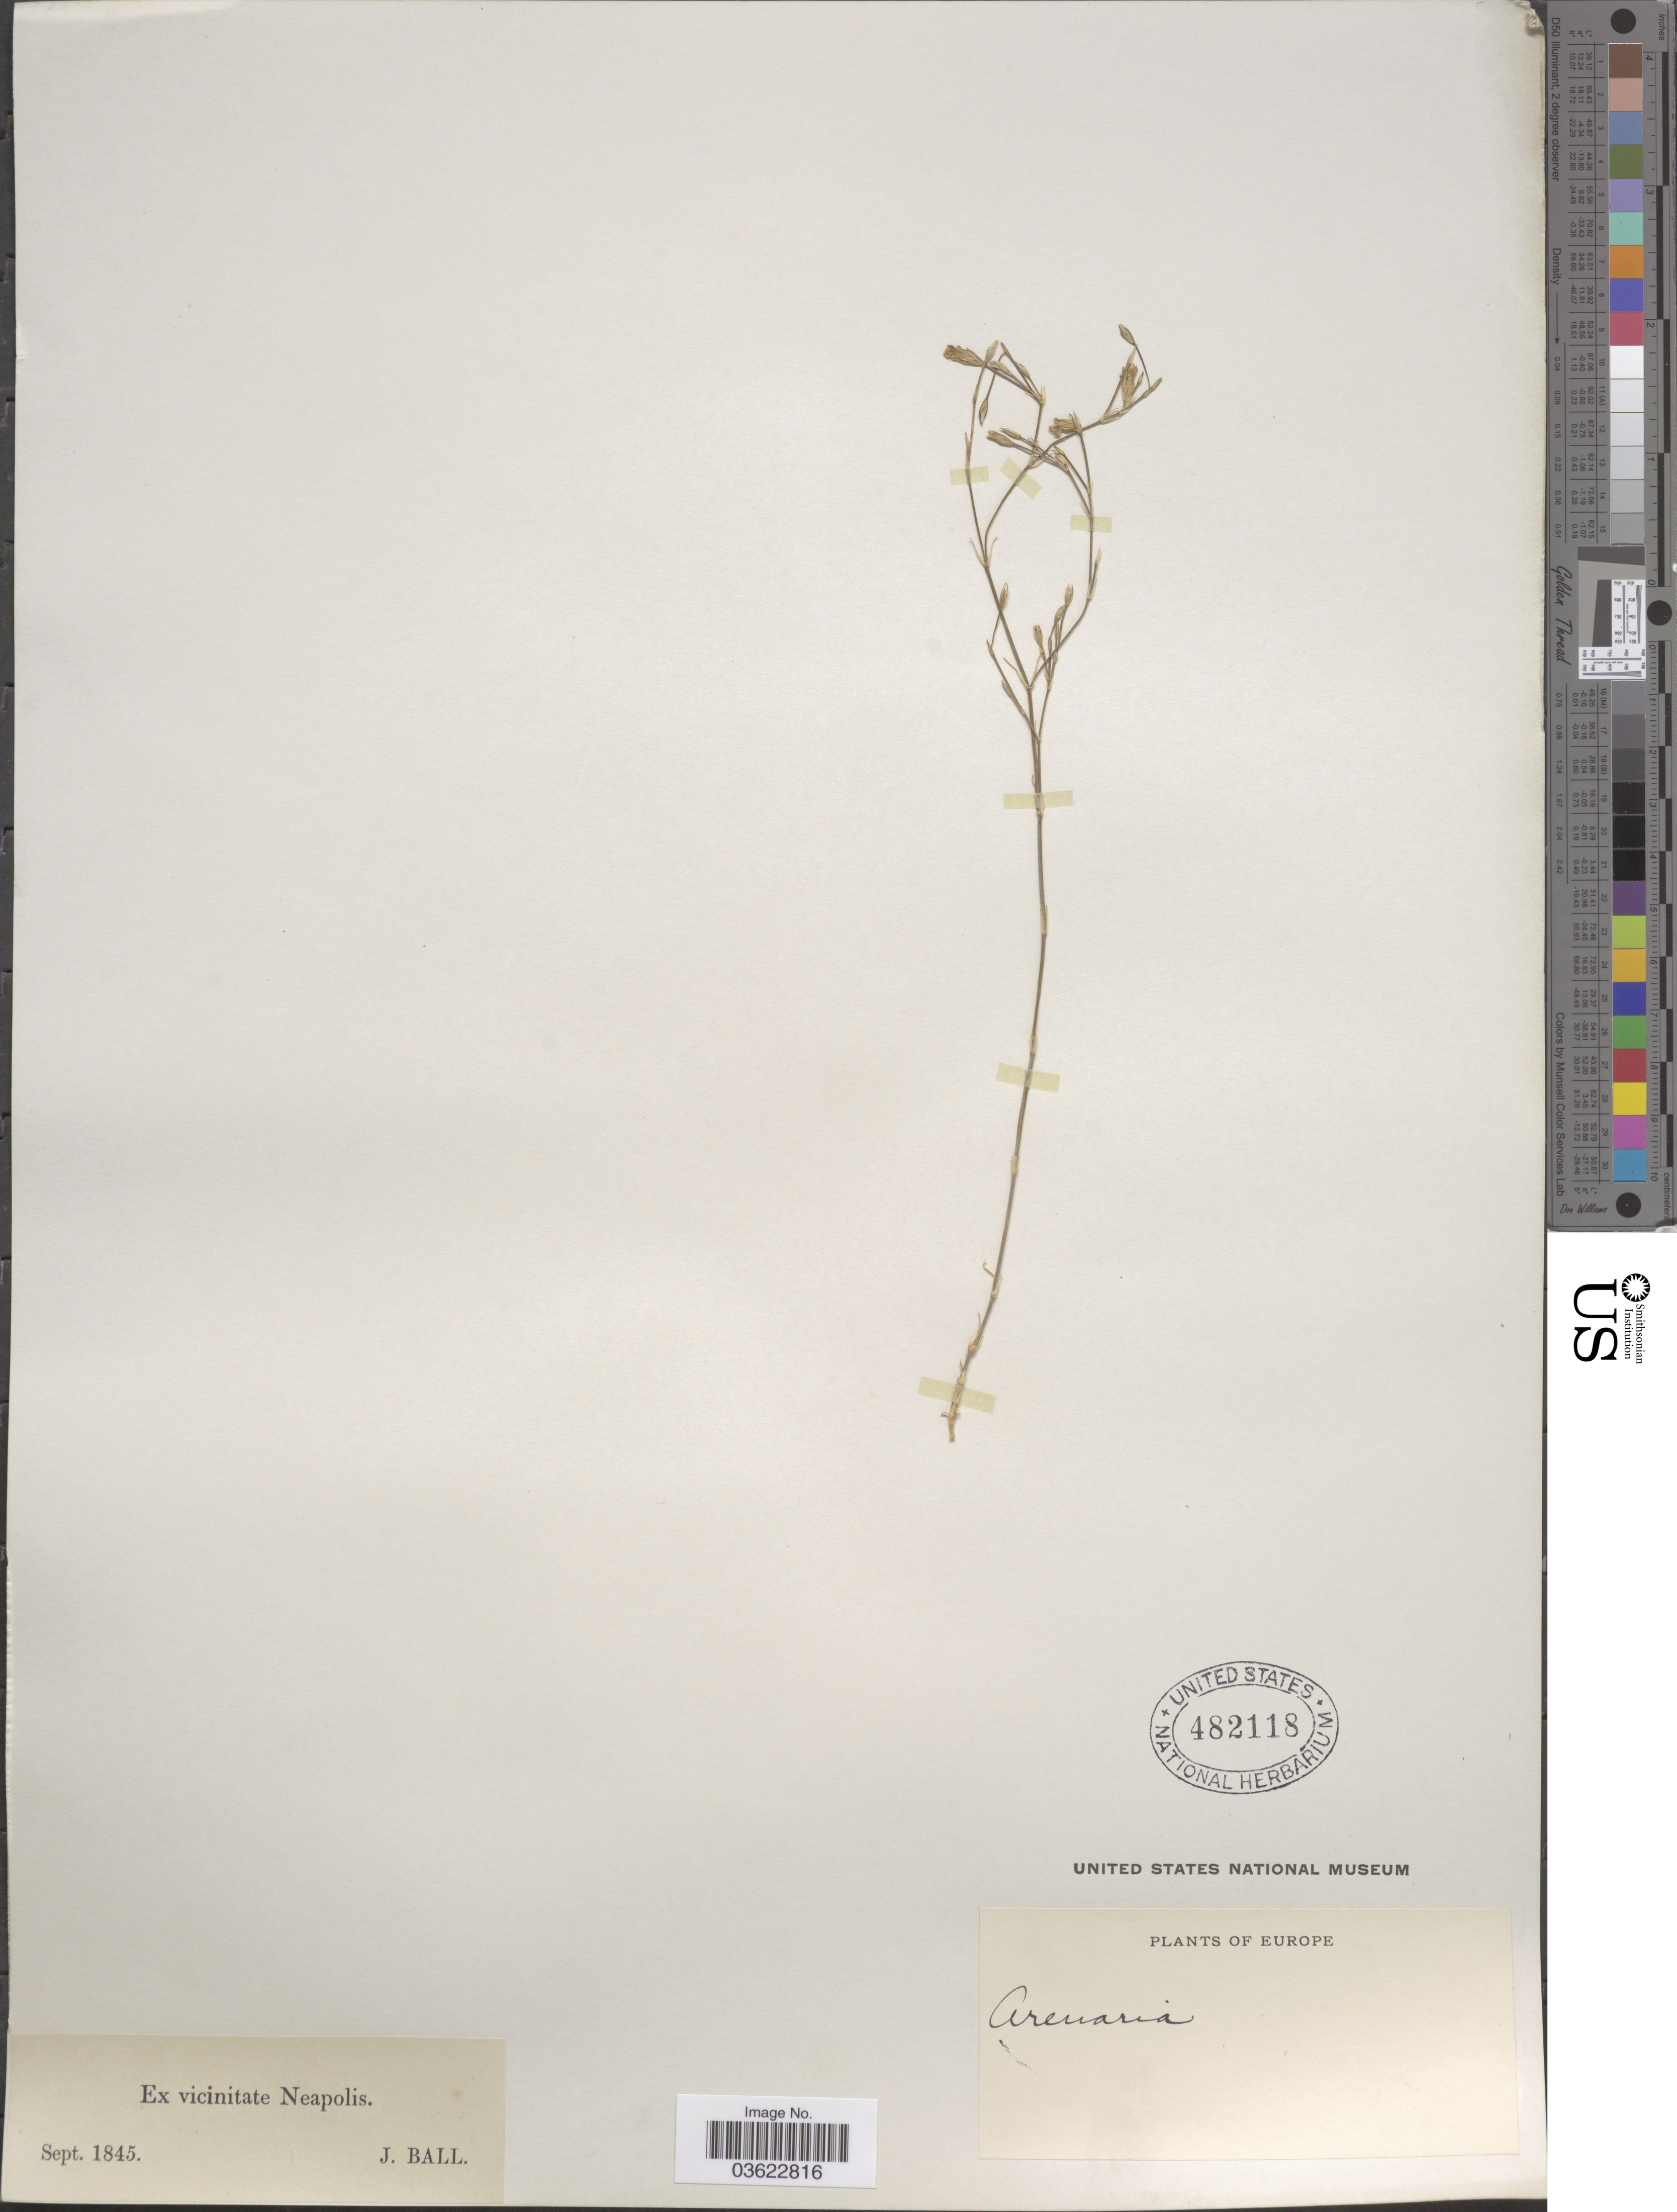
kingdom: Plantae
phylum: Tracheophyta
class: Magnoliopsida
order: Caryophyllales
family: Caryophyllaceae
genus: Arenaria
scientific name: Arenaria sp.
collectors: J. Ball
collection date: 1845-09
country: Italy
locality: Ex vicinitate Neapolis. Europe.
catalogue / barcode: US 482118